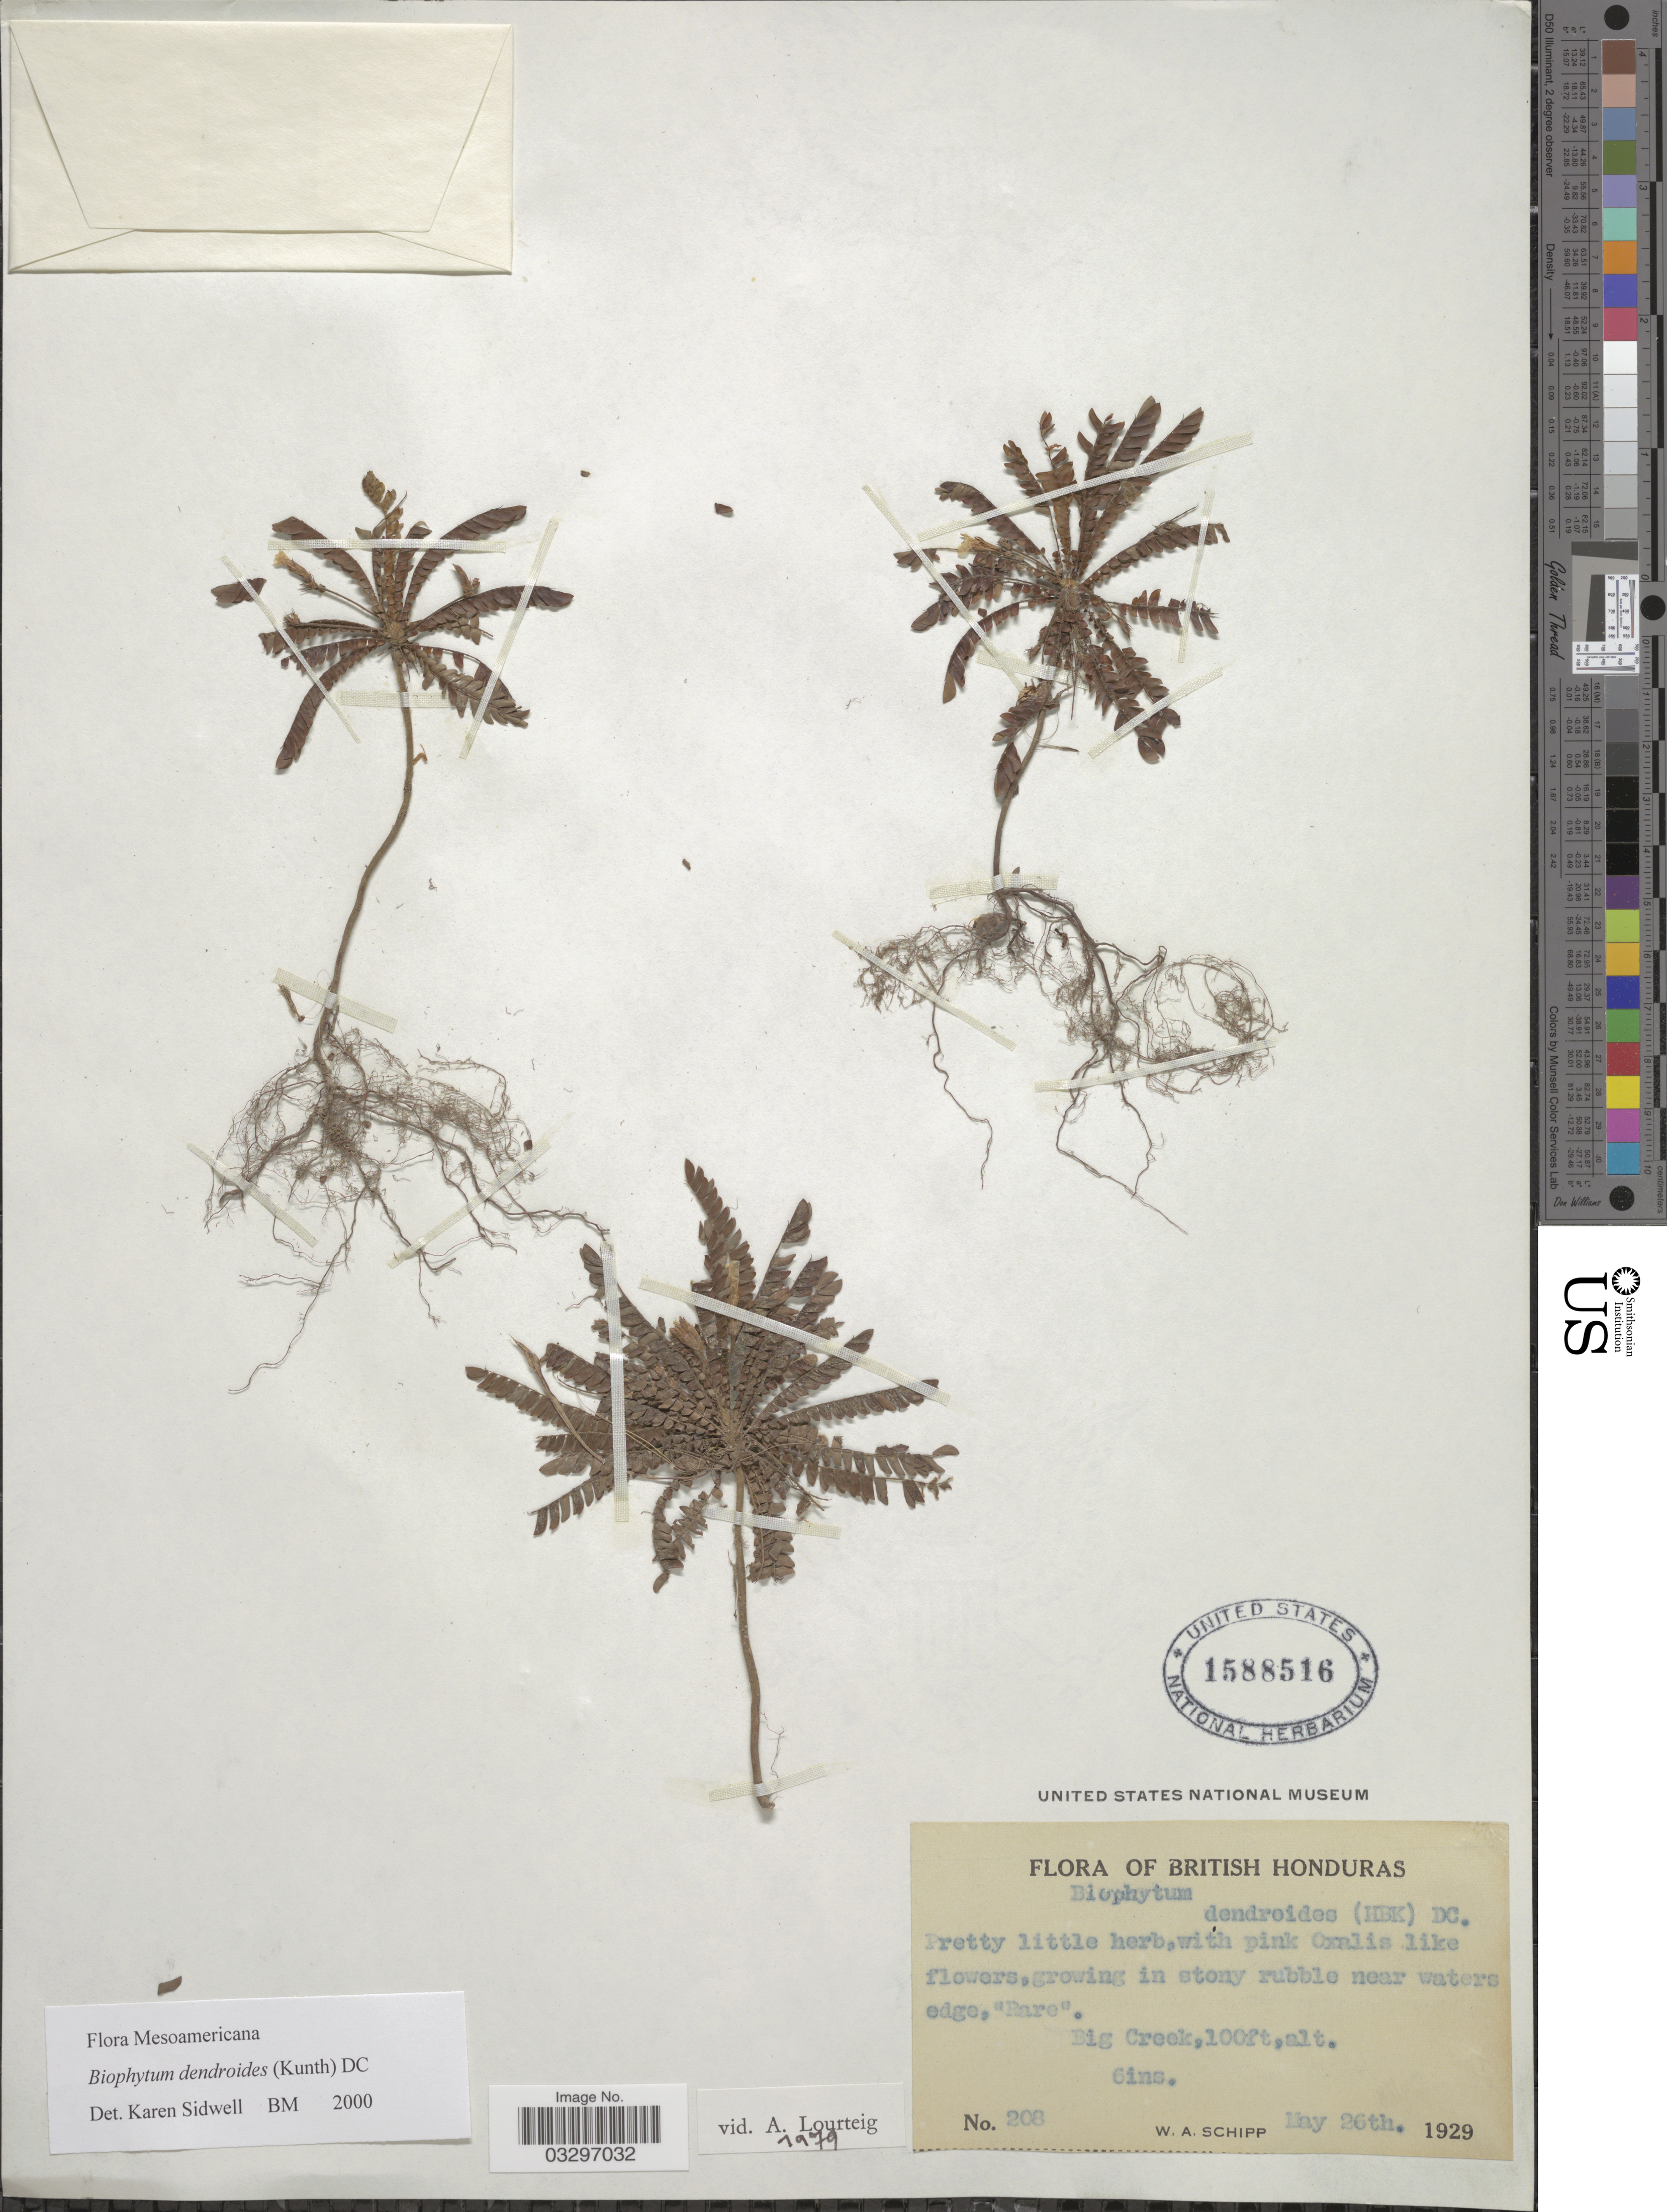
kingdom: Plantae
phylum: Tracheophyta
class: Magnoliopsida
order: Oxalidales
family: Oxalidaceae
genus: Biophytum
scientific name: Biophytum dendroides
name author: (Kunth) DC.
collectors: W. Schipp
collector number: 208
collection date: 1929-05-26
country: Belize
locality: British Honduras, Big Creek.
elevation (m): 30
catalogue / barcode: US 1588516